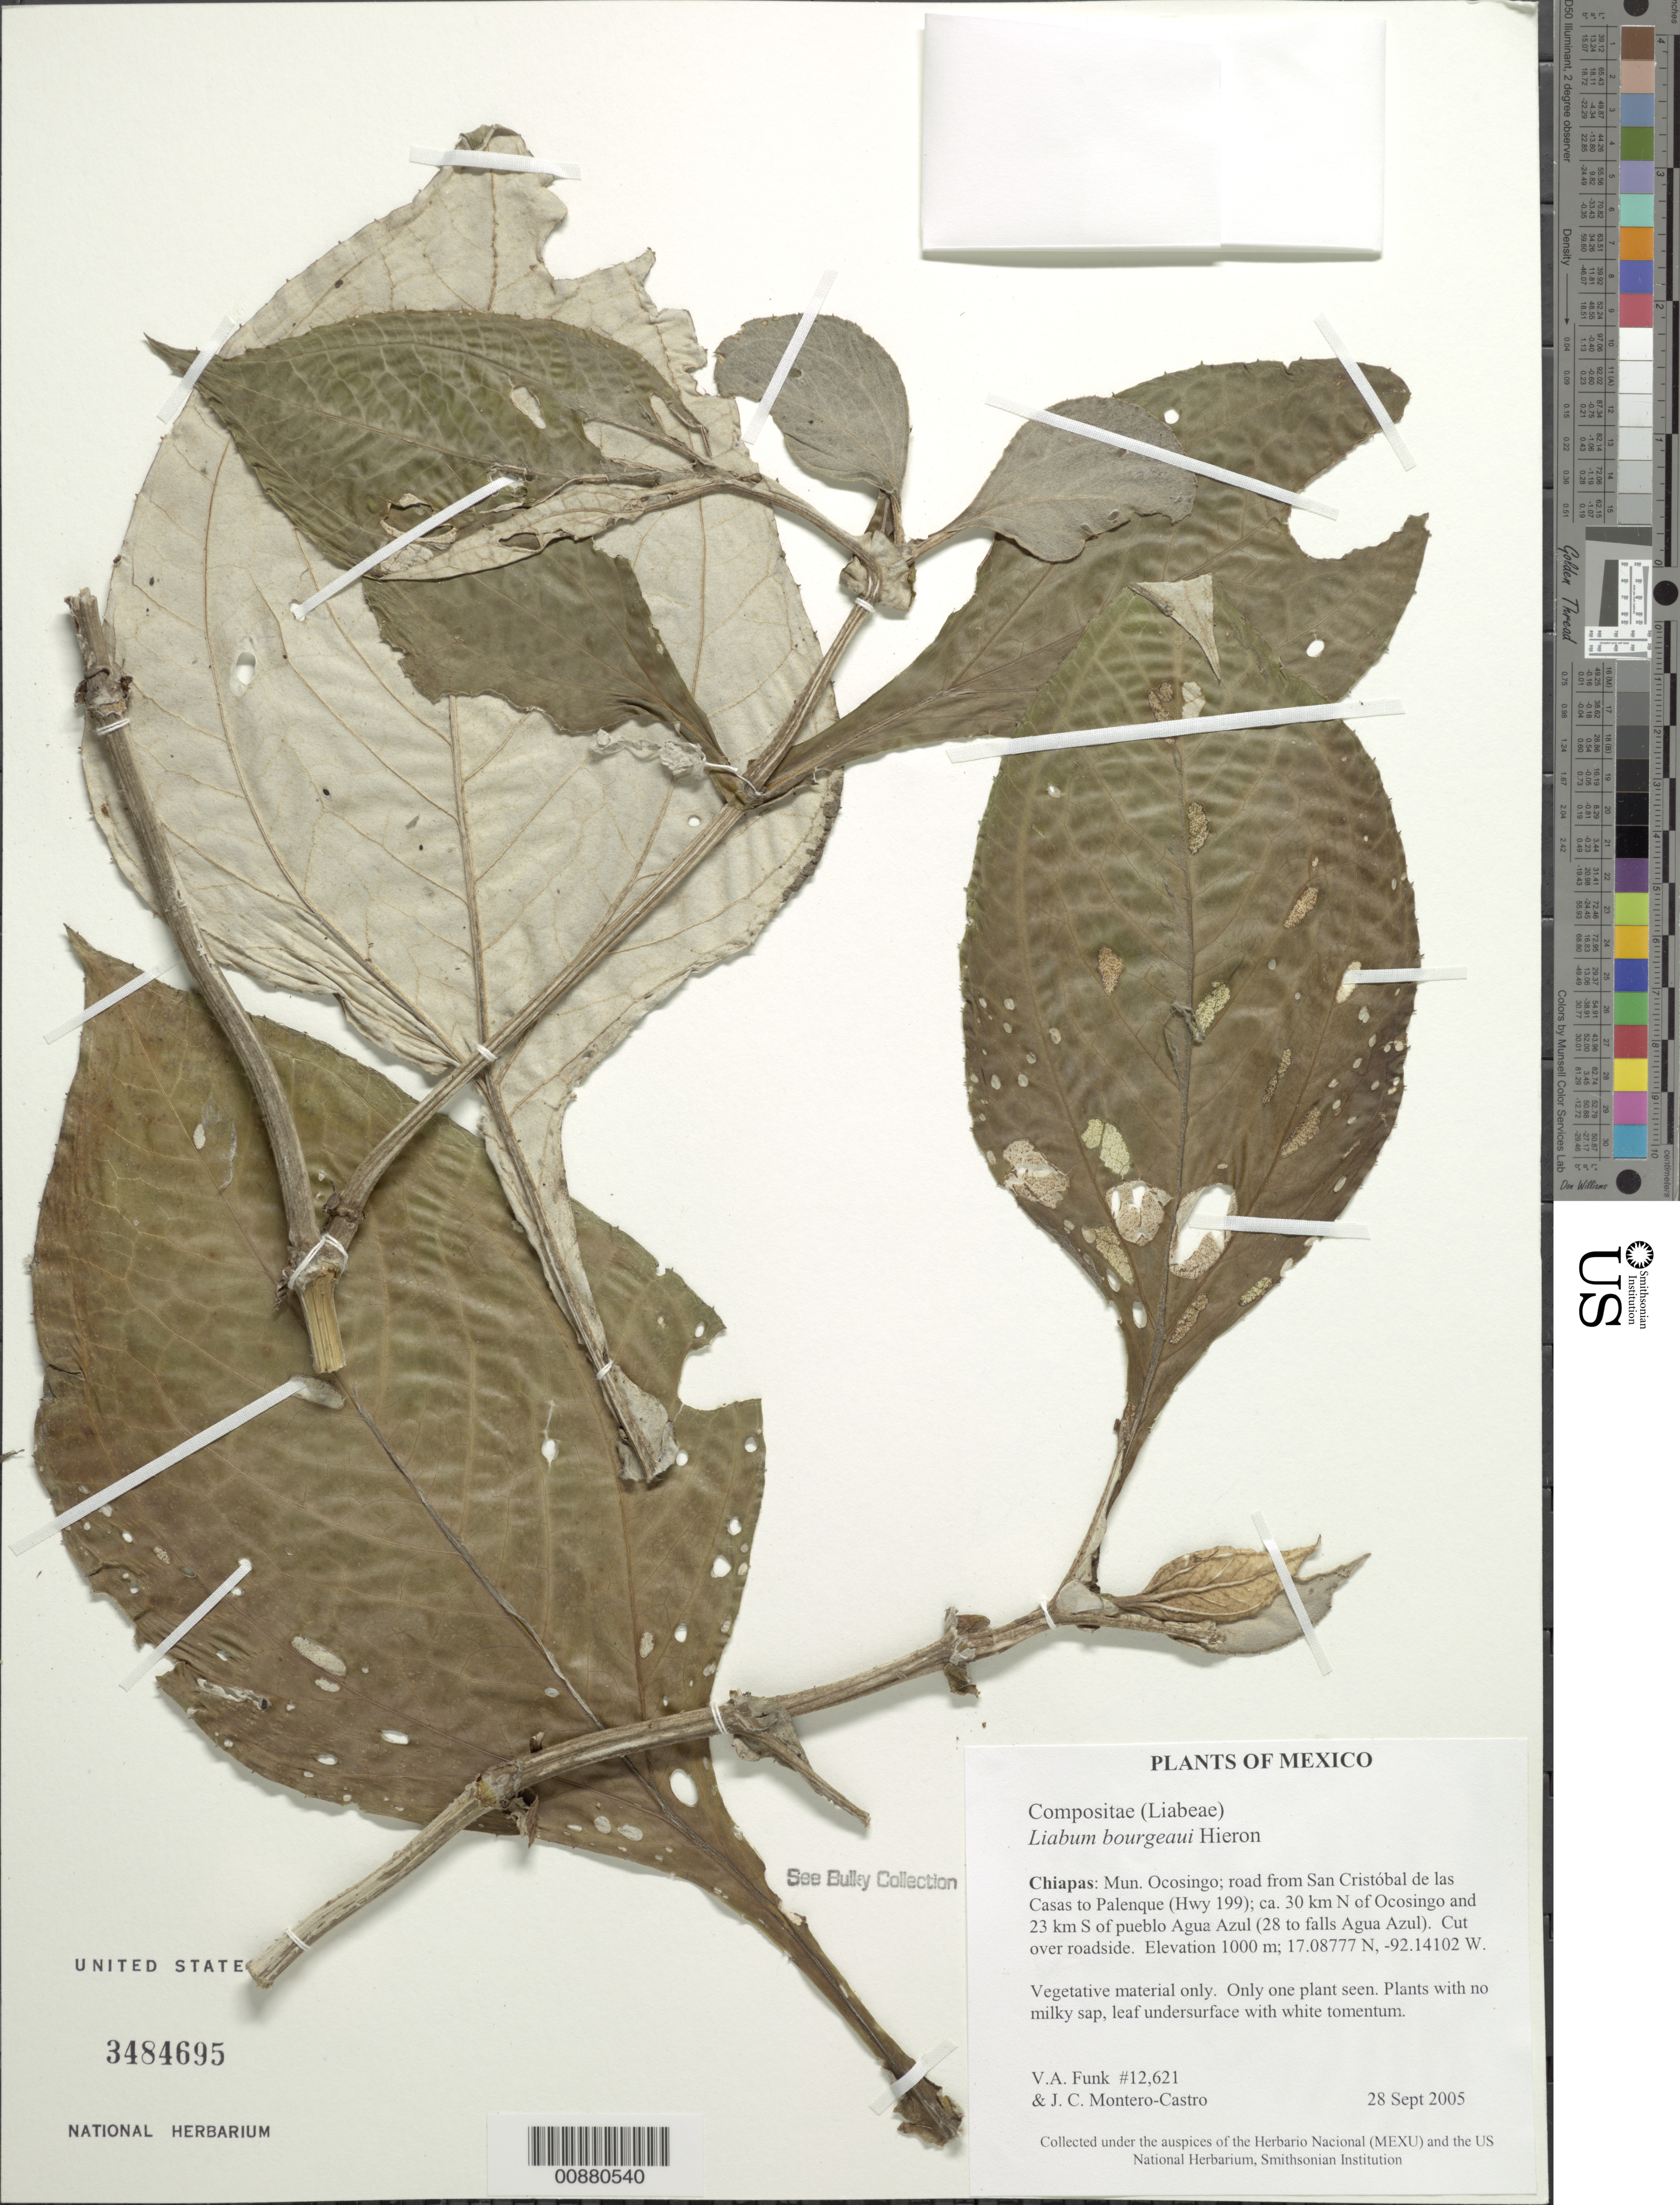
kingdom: Plantae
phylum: Tracheophyta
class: Magnoliopsida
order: Asterales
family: Asteraceae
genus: Liabum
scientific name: Liabum bourgeaui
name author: Hieron.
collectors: V. Funk & J. Montero-Castro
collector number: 12621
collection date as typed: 28 September 2005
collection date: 2005-09-28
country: Mexico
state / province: Chiapas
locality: Mun. Ocosingo; road from San Cristóbal de las Casas to Palenque (Hwy 199); ca. 30 km N of Ocosingo and 23 km S of pueblo Agua Azul (28 to falls Agua Azul)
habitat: Cut over roadside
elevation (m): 1000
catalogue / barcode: US 3484695